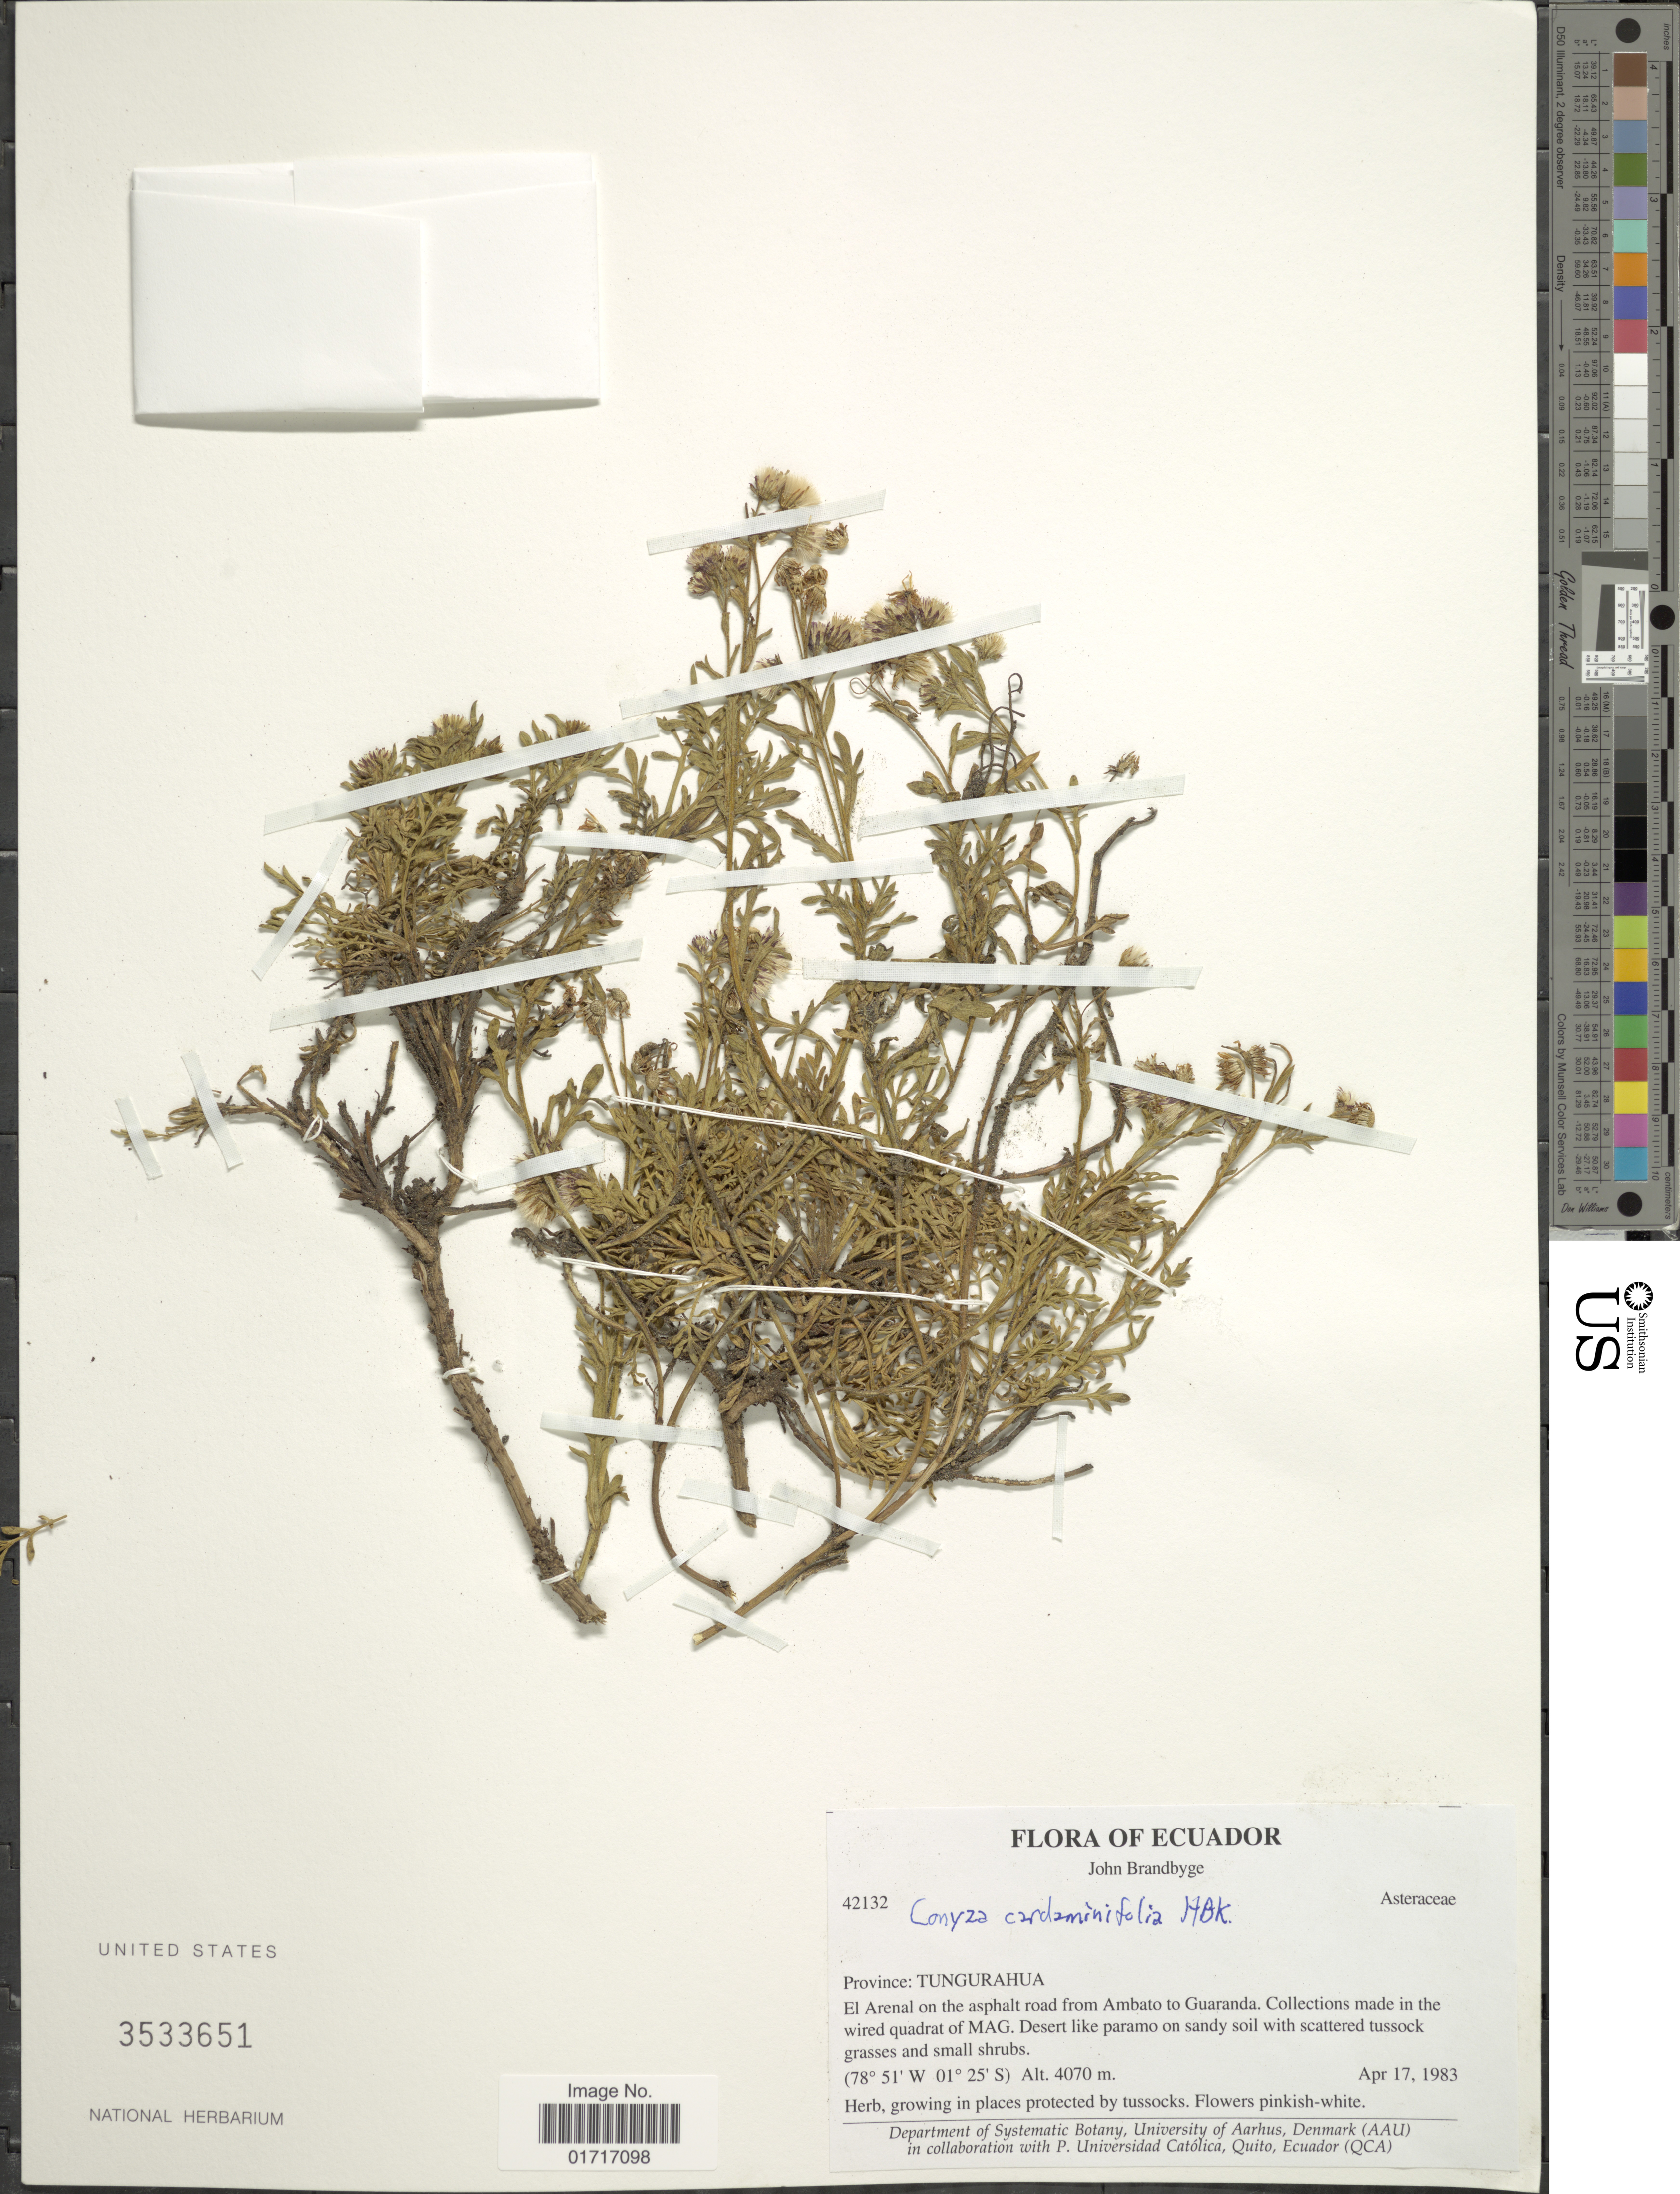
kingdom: Plantae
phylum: Tracheophyta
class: Magnoliopsida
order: Asterales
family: Asteraceae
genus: Conyza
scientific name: Conyza cardaminifolia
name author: Kunth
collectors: J. Brandbyge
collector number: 42132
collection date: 1983-04-17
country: Ecuador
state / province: Tungurahua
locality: Province: Tungurahua, El Arenal on the asphalt road from Ambato to Guaranda.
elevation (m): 4070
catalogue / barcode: US 3533651